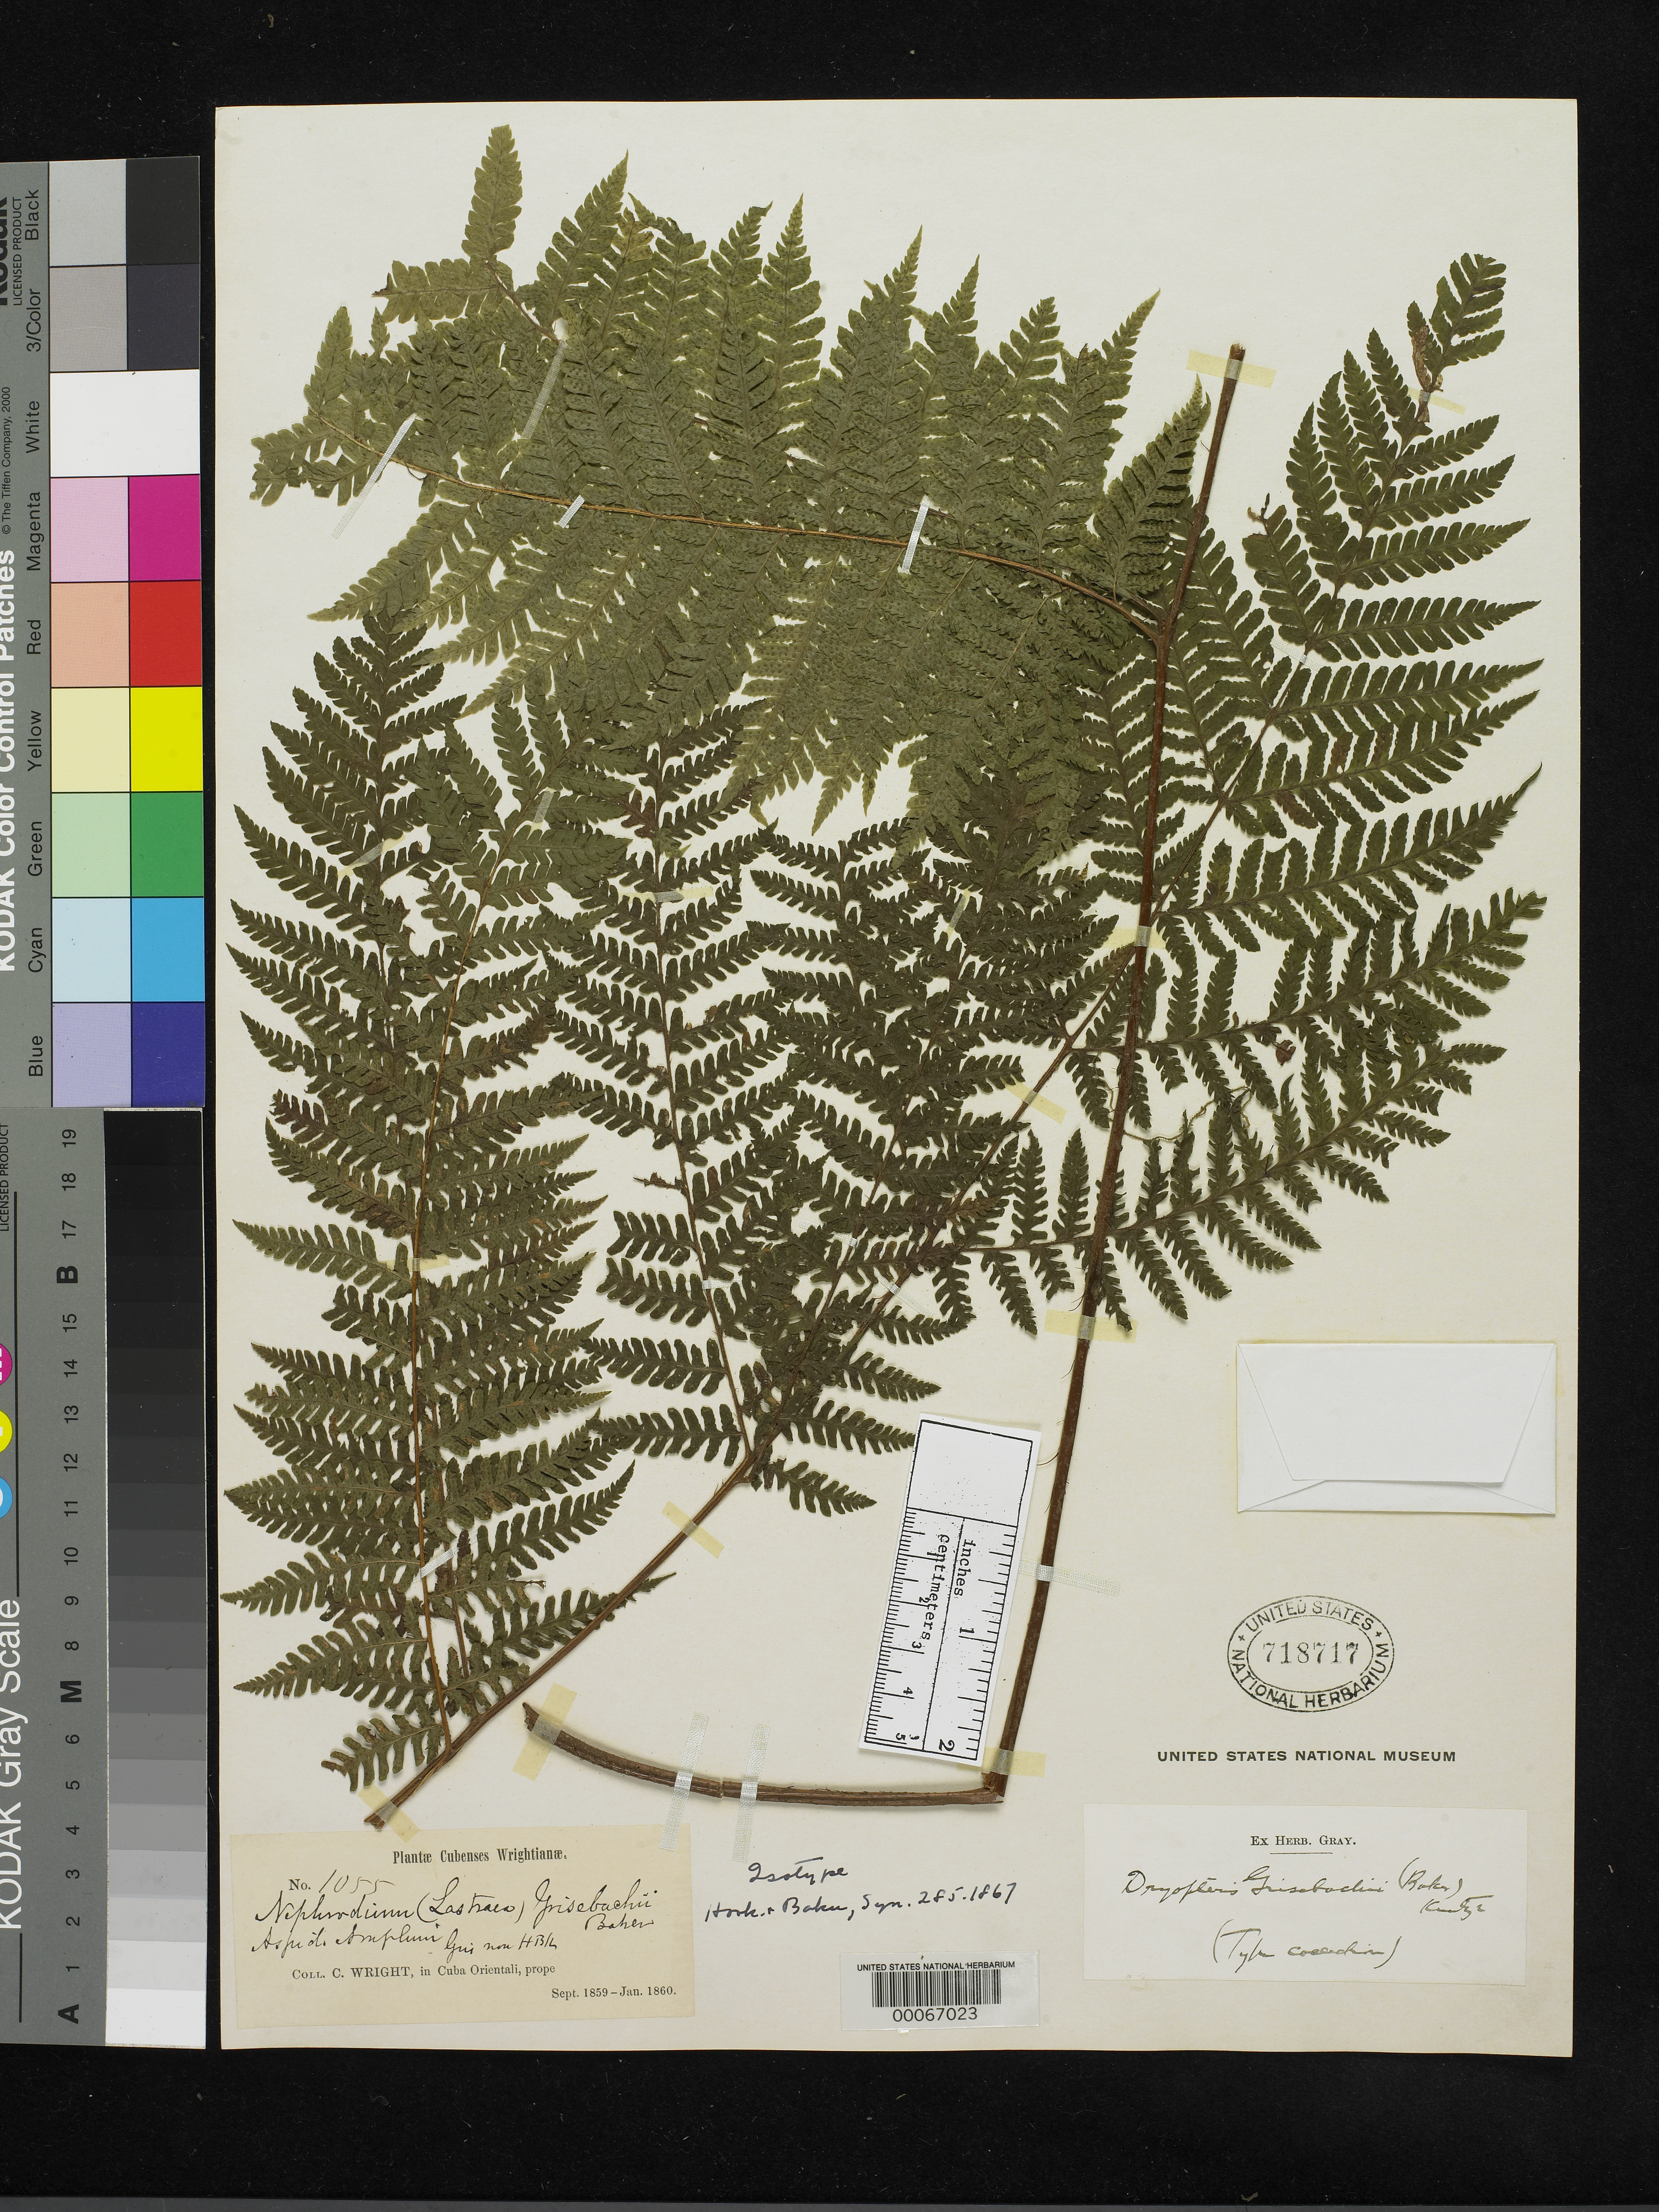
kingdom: Plantae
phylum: Tracheophyta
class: Polypodiopsida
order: Polypodiales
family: Dryopteridaceae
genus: Nephrodium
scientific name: Nephrodium grisebachii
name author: Baker in Hook. & Baker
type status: Isotype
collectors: C. Wright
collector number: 1055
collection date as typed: Sep 1859 to -- Jan 1860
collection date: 1859-09/1860-01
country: Cuba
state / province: Oriente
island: Greater Antilles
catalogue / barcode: US 718717